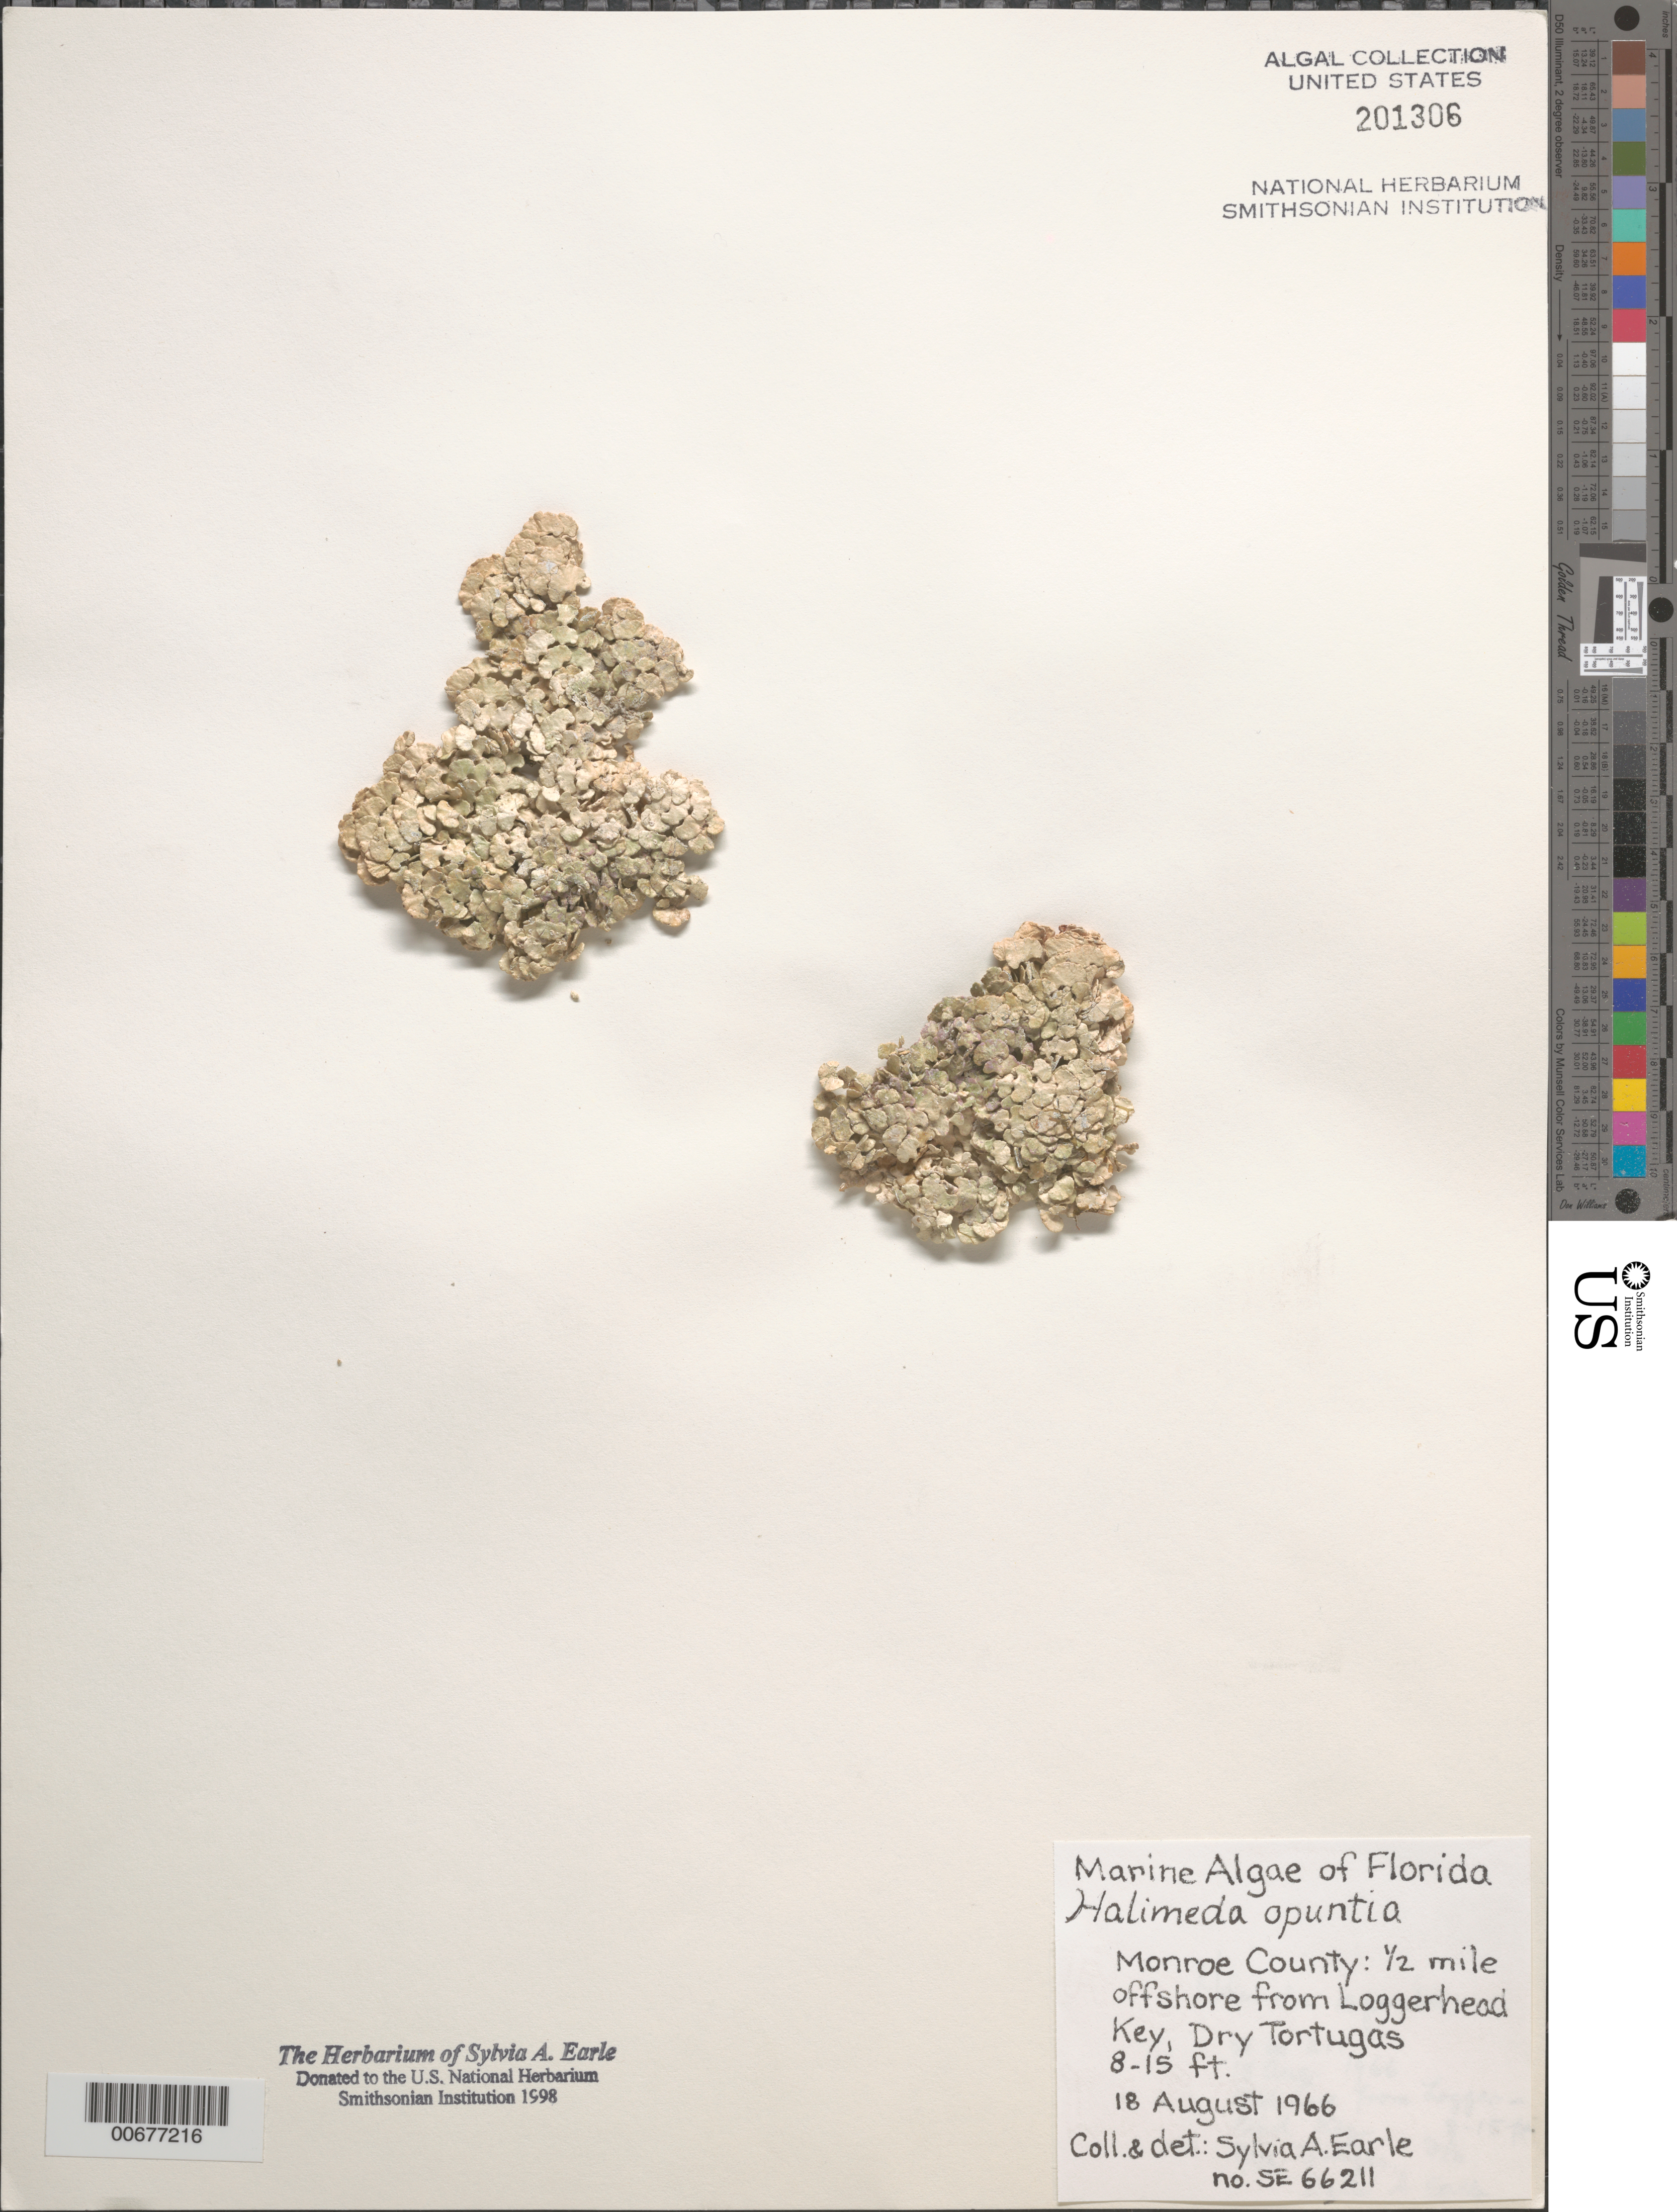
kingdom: Plantae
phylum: Chlorophyta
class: Ulvophyceae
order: Bryopsidales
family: Halimedaceae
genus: Halimeda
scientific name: Halimeda opuntia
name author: (L.) J.V.Lamouroux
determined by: Earle, S. A.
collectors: S. A. Earle & G. W. Mead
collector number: SE 66211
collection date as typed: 18 Aug 1966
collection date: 1966-08-18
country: United States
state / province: Florida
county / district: Monroe County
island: Dry Tortugas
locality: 1/2 mile off Loggerhead Key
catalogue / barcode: US 201306